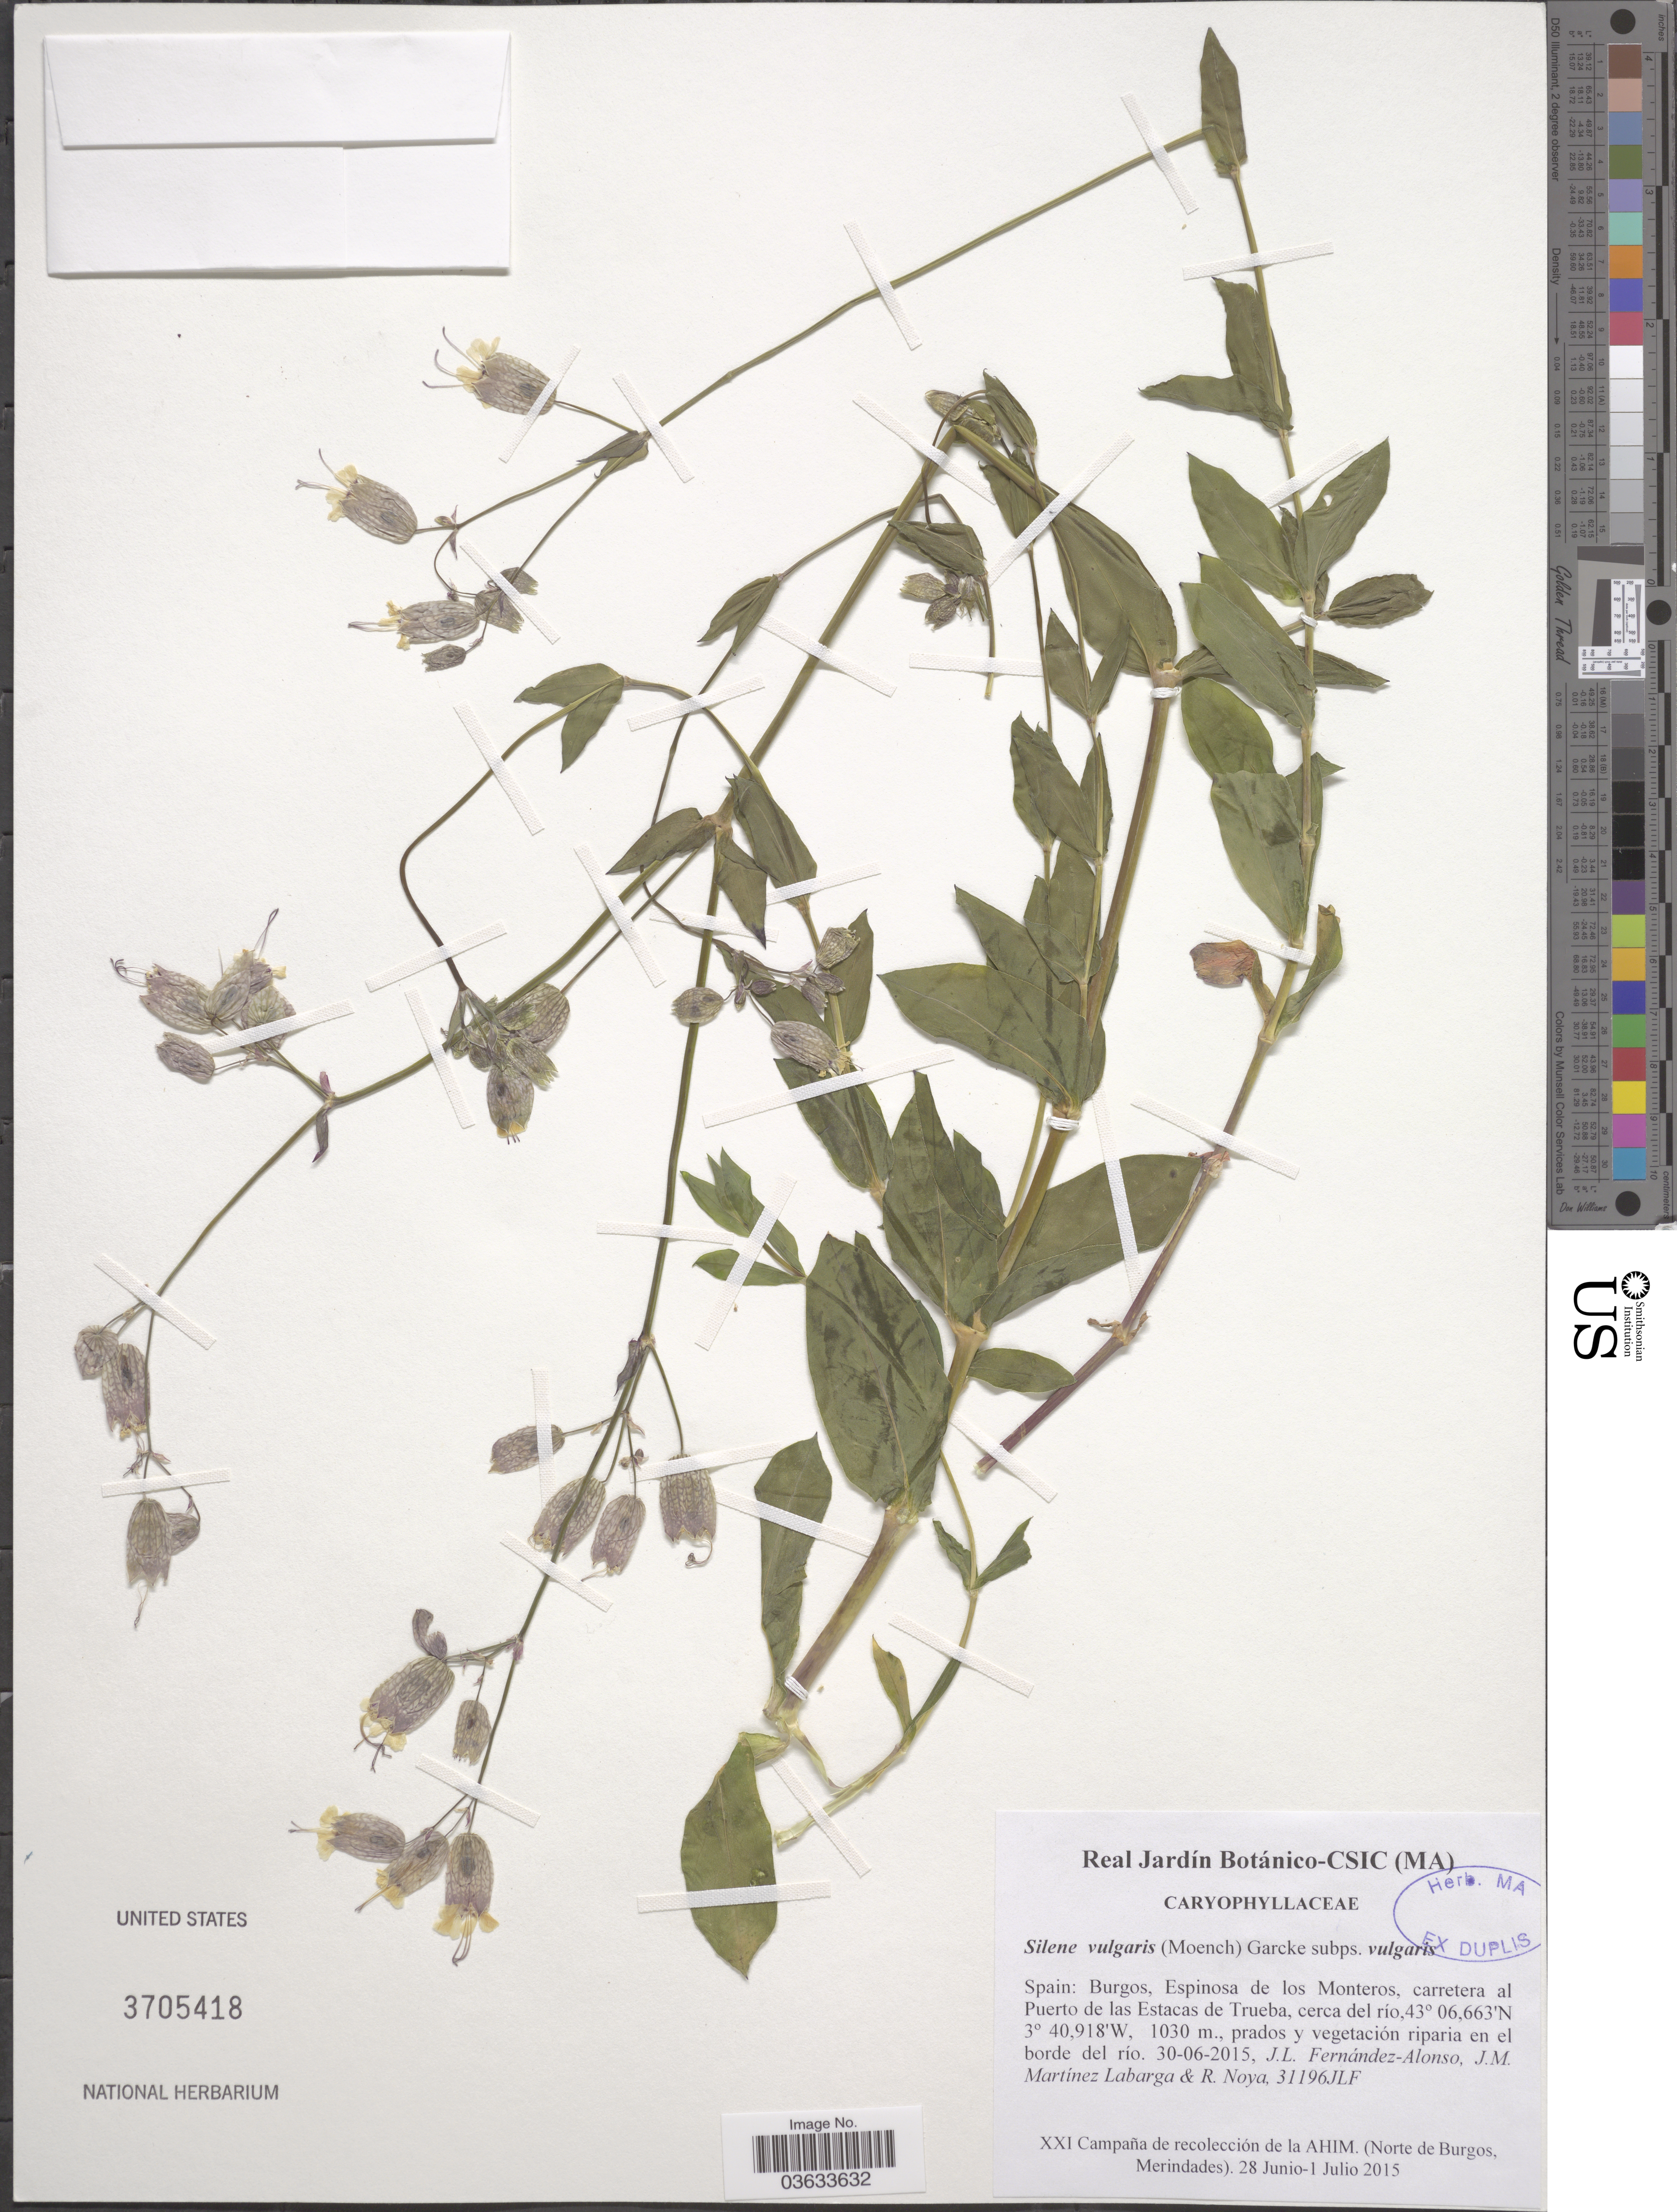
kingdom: Plantae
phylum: Tracheophyta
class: Magnoliopsida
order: Caryophyllales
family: Caryophyllaceae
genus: Silene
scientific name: Silene vulgaris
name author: (Moench) Garcke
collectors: J. L. Fernández-Alonso, J. Martínez & R. Noya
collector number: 31196JLF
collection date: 2015-06-30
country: Spain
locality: Burgos, Espinosa de los Monteros, carretera al Puertp de las Estacas de Trueba, cerca del río.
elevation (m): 1030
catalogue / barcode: US 3705418